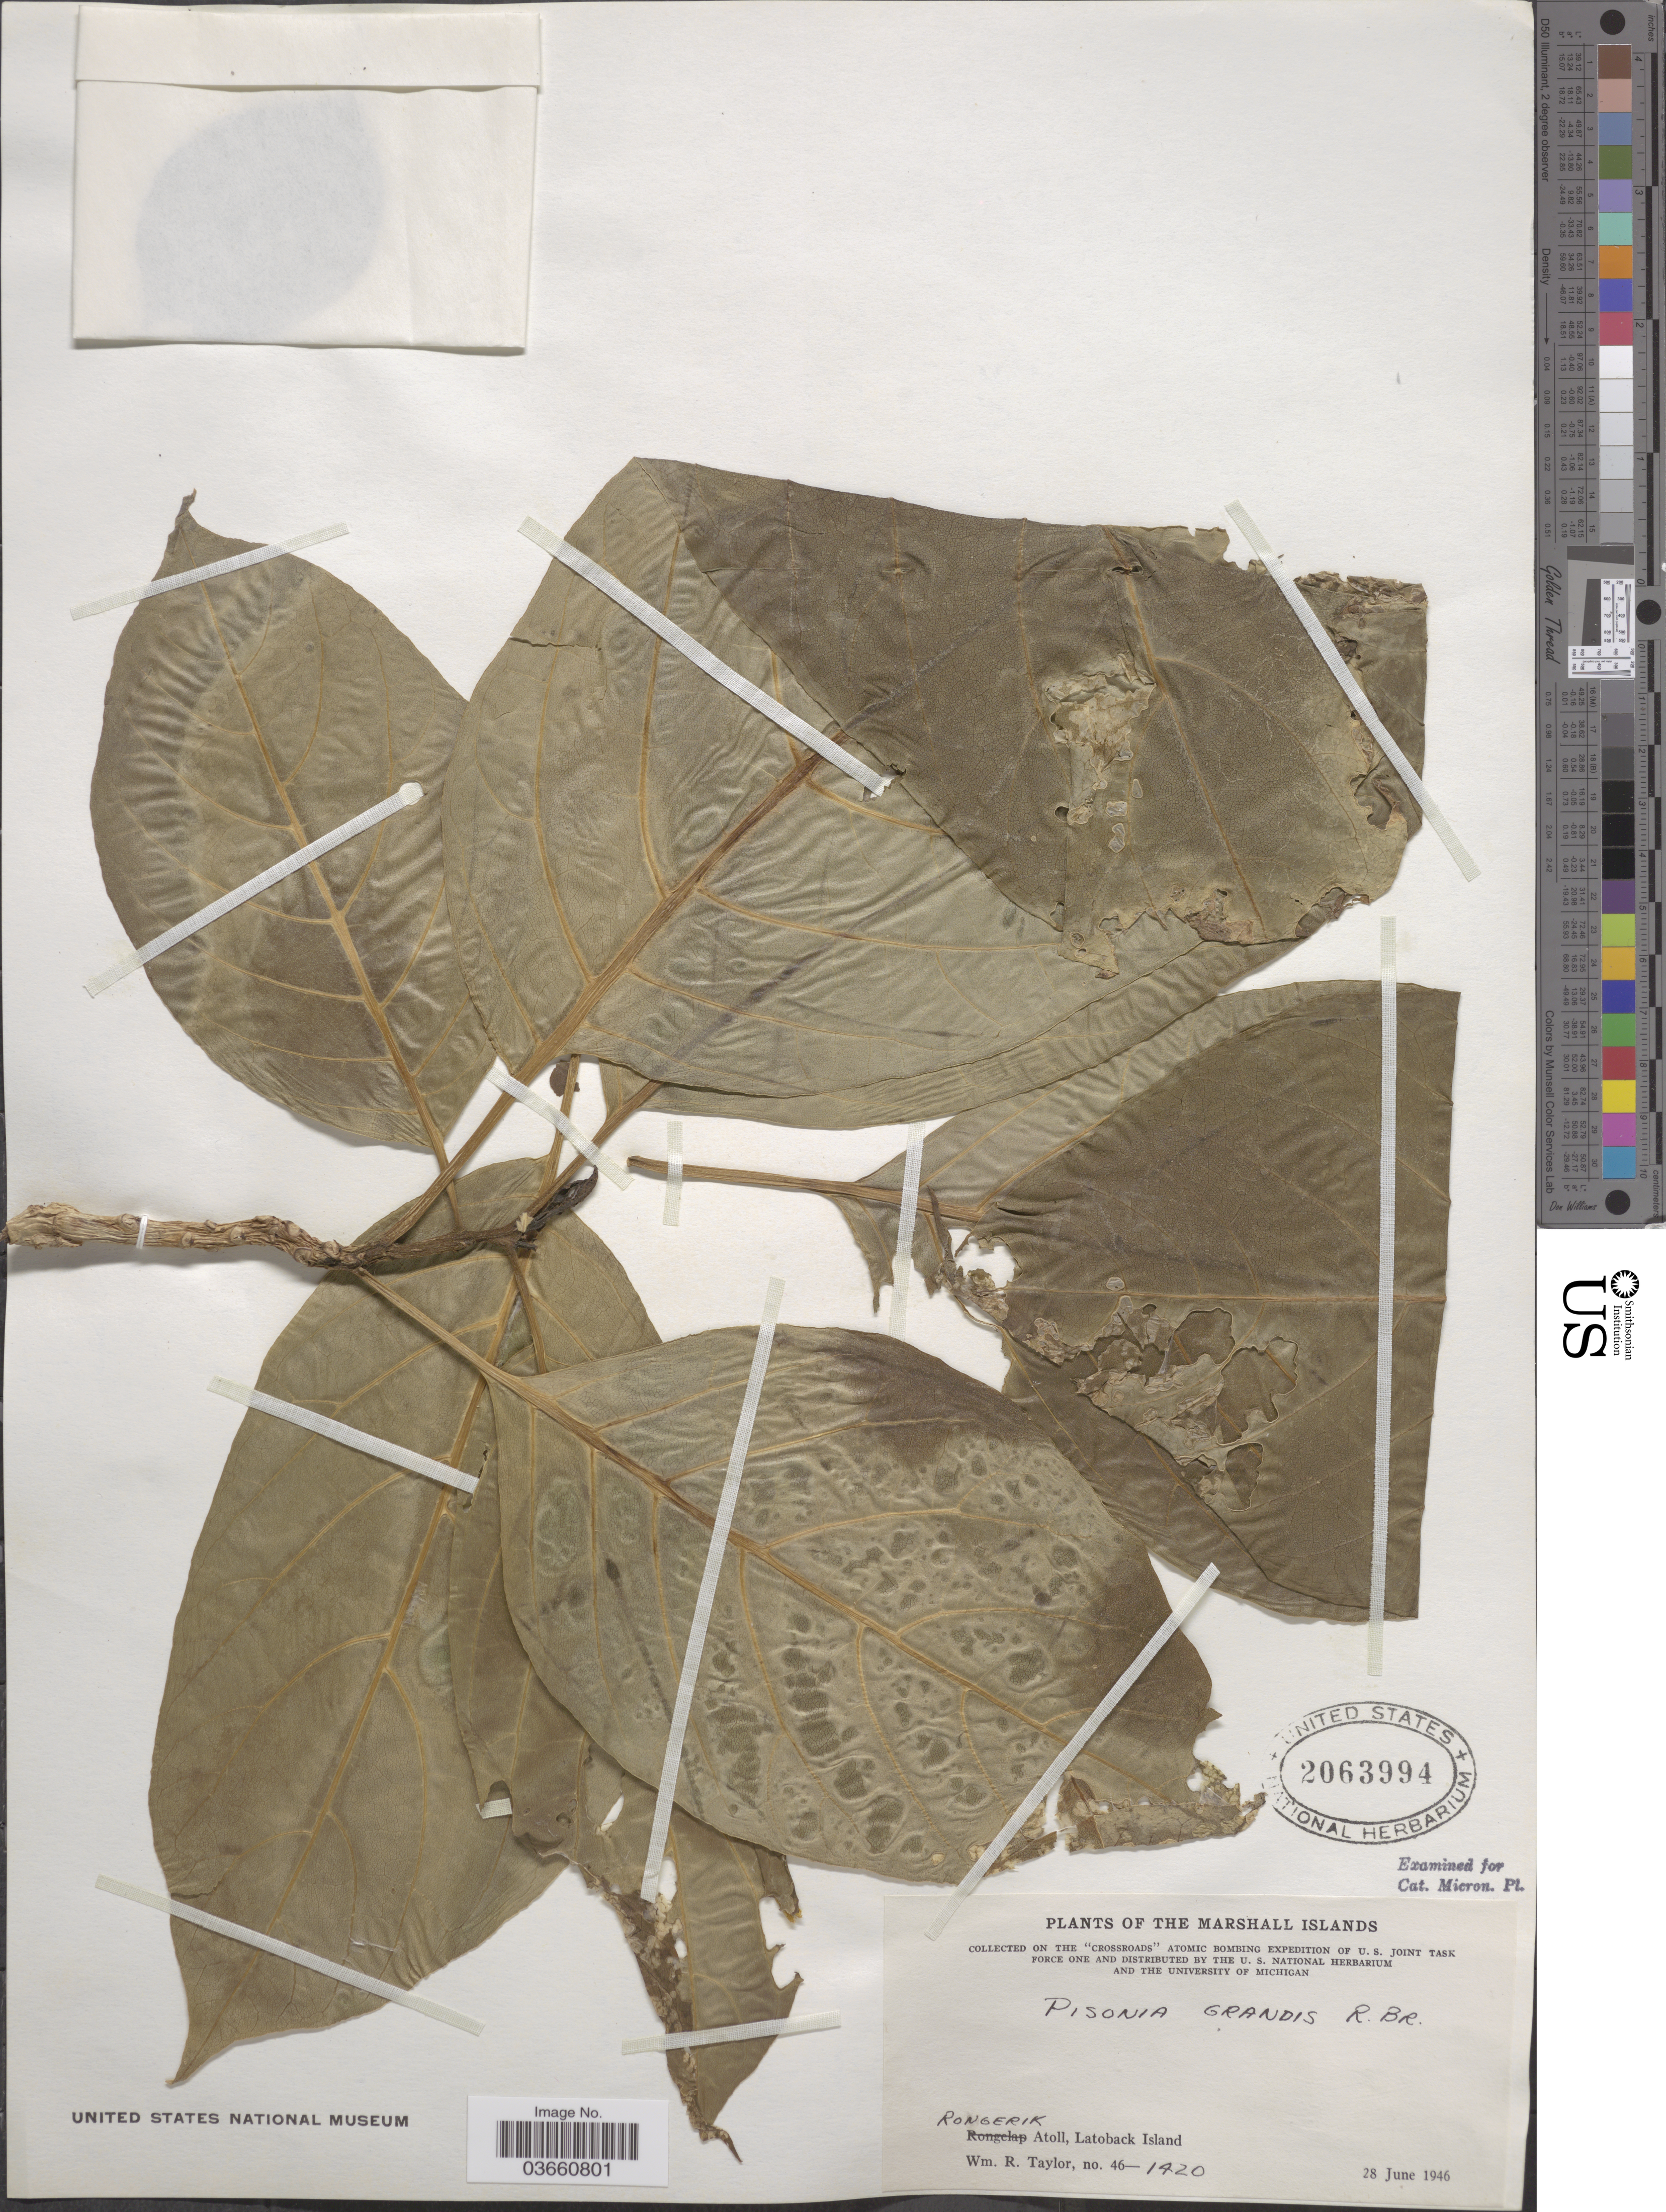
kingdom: Plantae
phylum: Tracheophyta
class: Magnoliopsida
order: Caryophyllales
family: Nyctaginaceae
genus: Pisonia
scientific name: Pisonia grandis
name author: R. Br.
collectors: W. R. Taylor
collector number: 46-1420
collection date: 1946-06-28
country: Marshall Islands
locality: Rongerik Atoll, Latoback Island.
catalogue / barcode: US 2063994